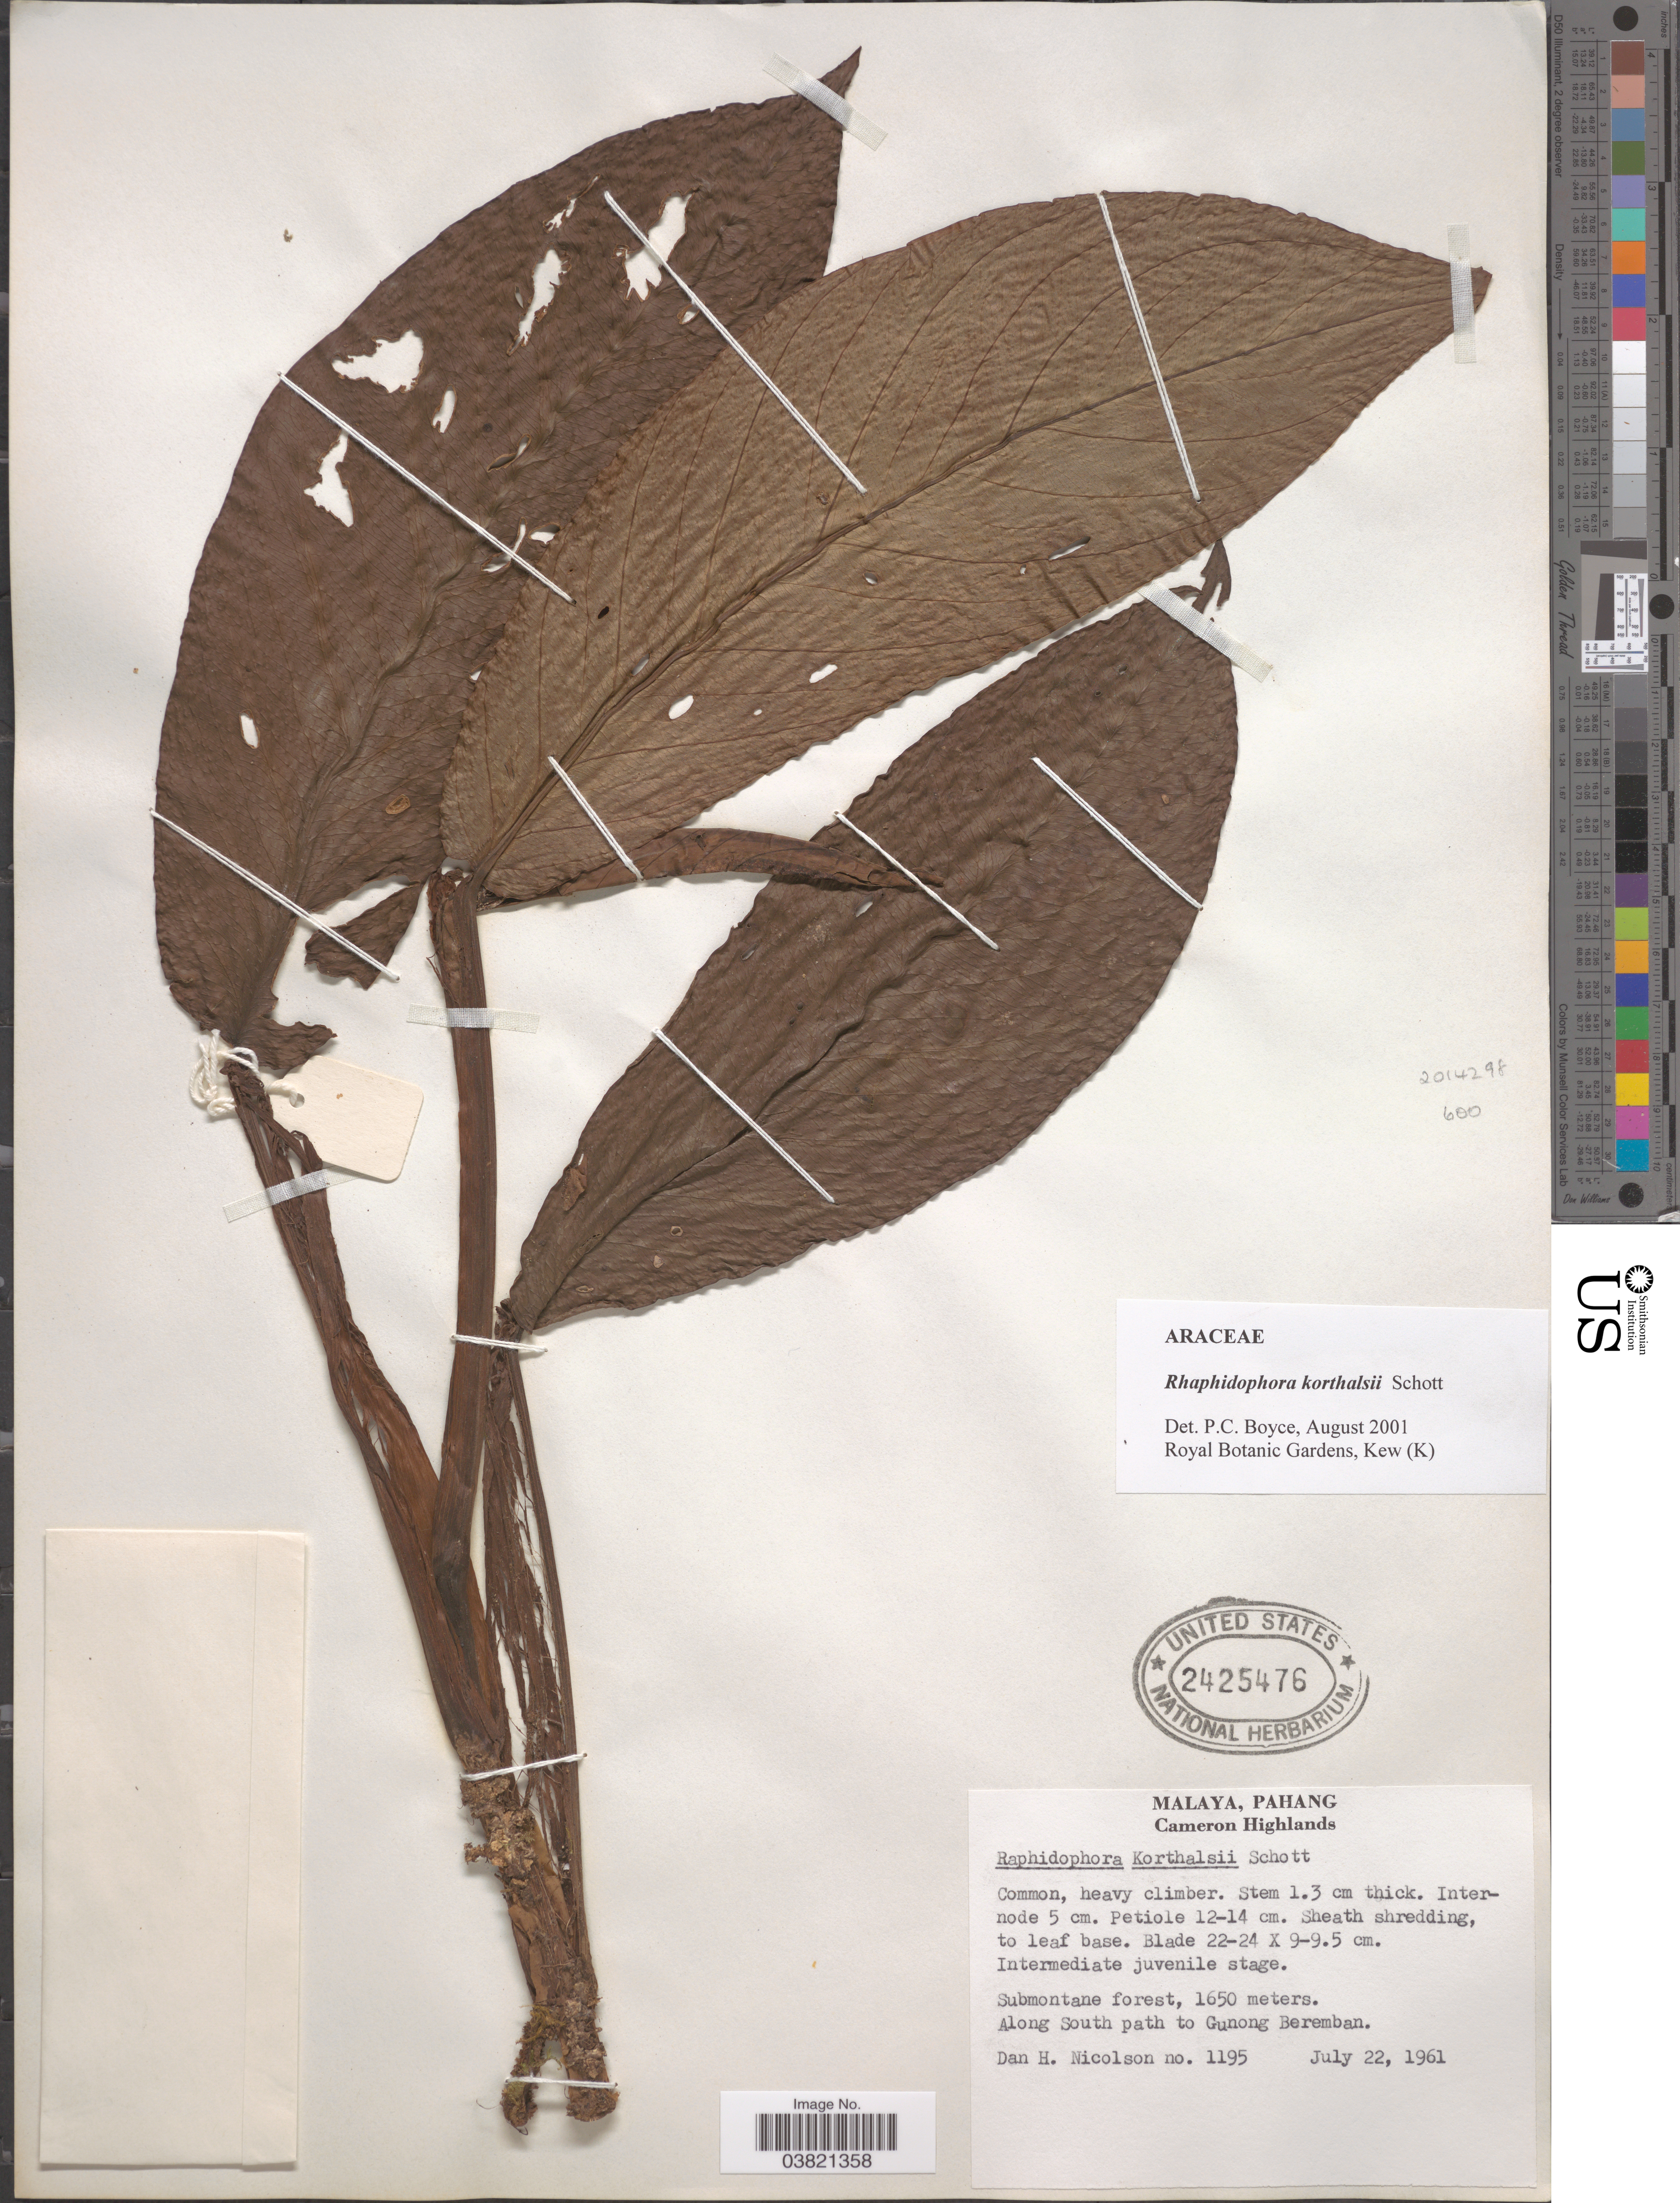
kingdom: Plantae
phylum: Tracheophyta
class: Liliopsida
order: Alismatales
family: Araceae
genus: Rhaphidophora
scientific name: Rhaphidophora korthalsii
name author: Schott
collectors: D. H. Nicolson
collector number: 1195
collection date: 1961-07-22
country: Malaysia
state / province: Pahang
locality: Malaya. Cameron Highlands. Along South path to Gunong Beremban.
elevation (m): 1650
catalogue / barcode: US 2425476